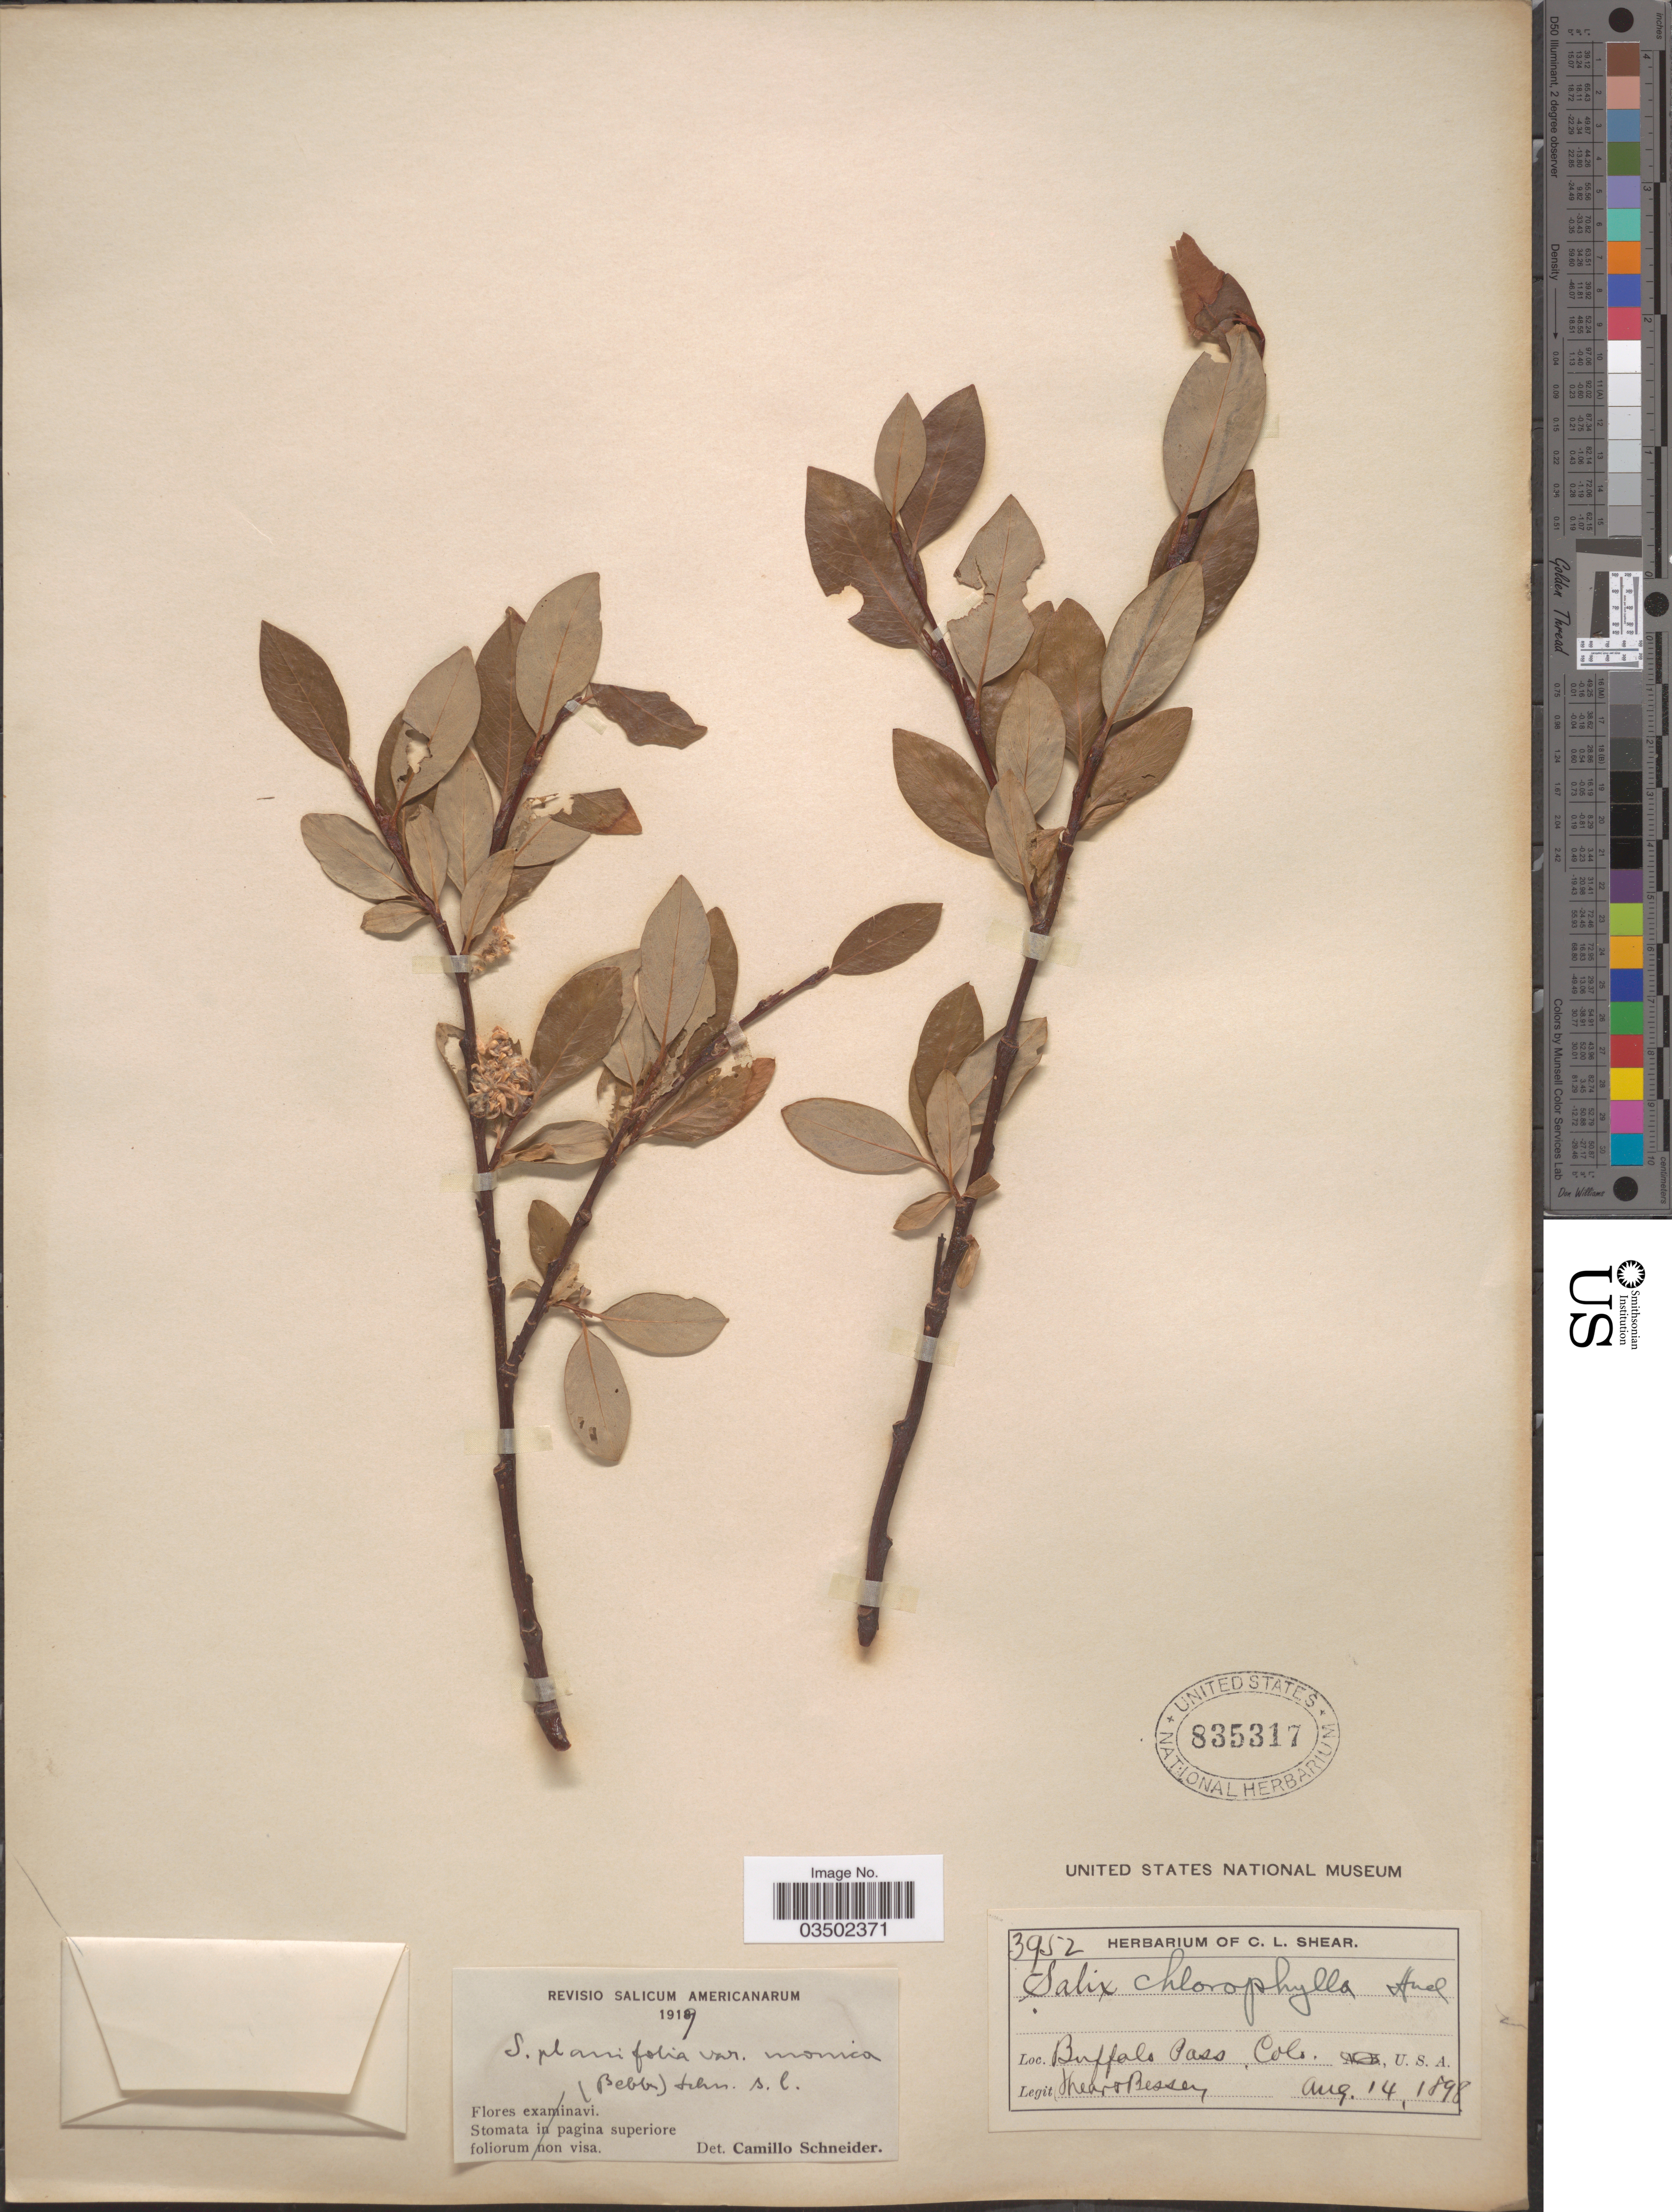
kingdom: Plantae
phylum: Tracheophyta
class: Magnoliopsida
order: Malpighiales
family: Salicaceae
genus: Salix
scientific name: Salix planifolia var. monica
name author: (Bebb) C.K. Schneid.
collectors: C. L. Shear & -. Bessey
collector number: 3952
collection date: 1898-08-14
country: United States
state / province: Colorado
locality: Buffalo Pass.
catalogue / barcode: US 835317